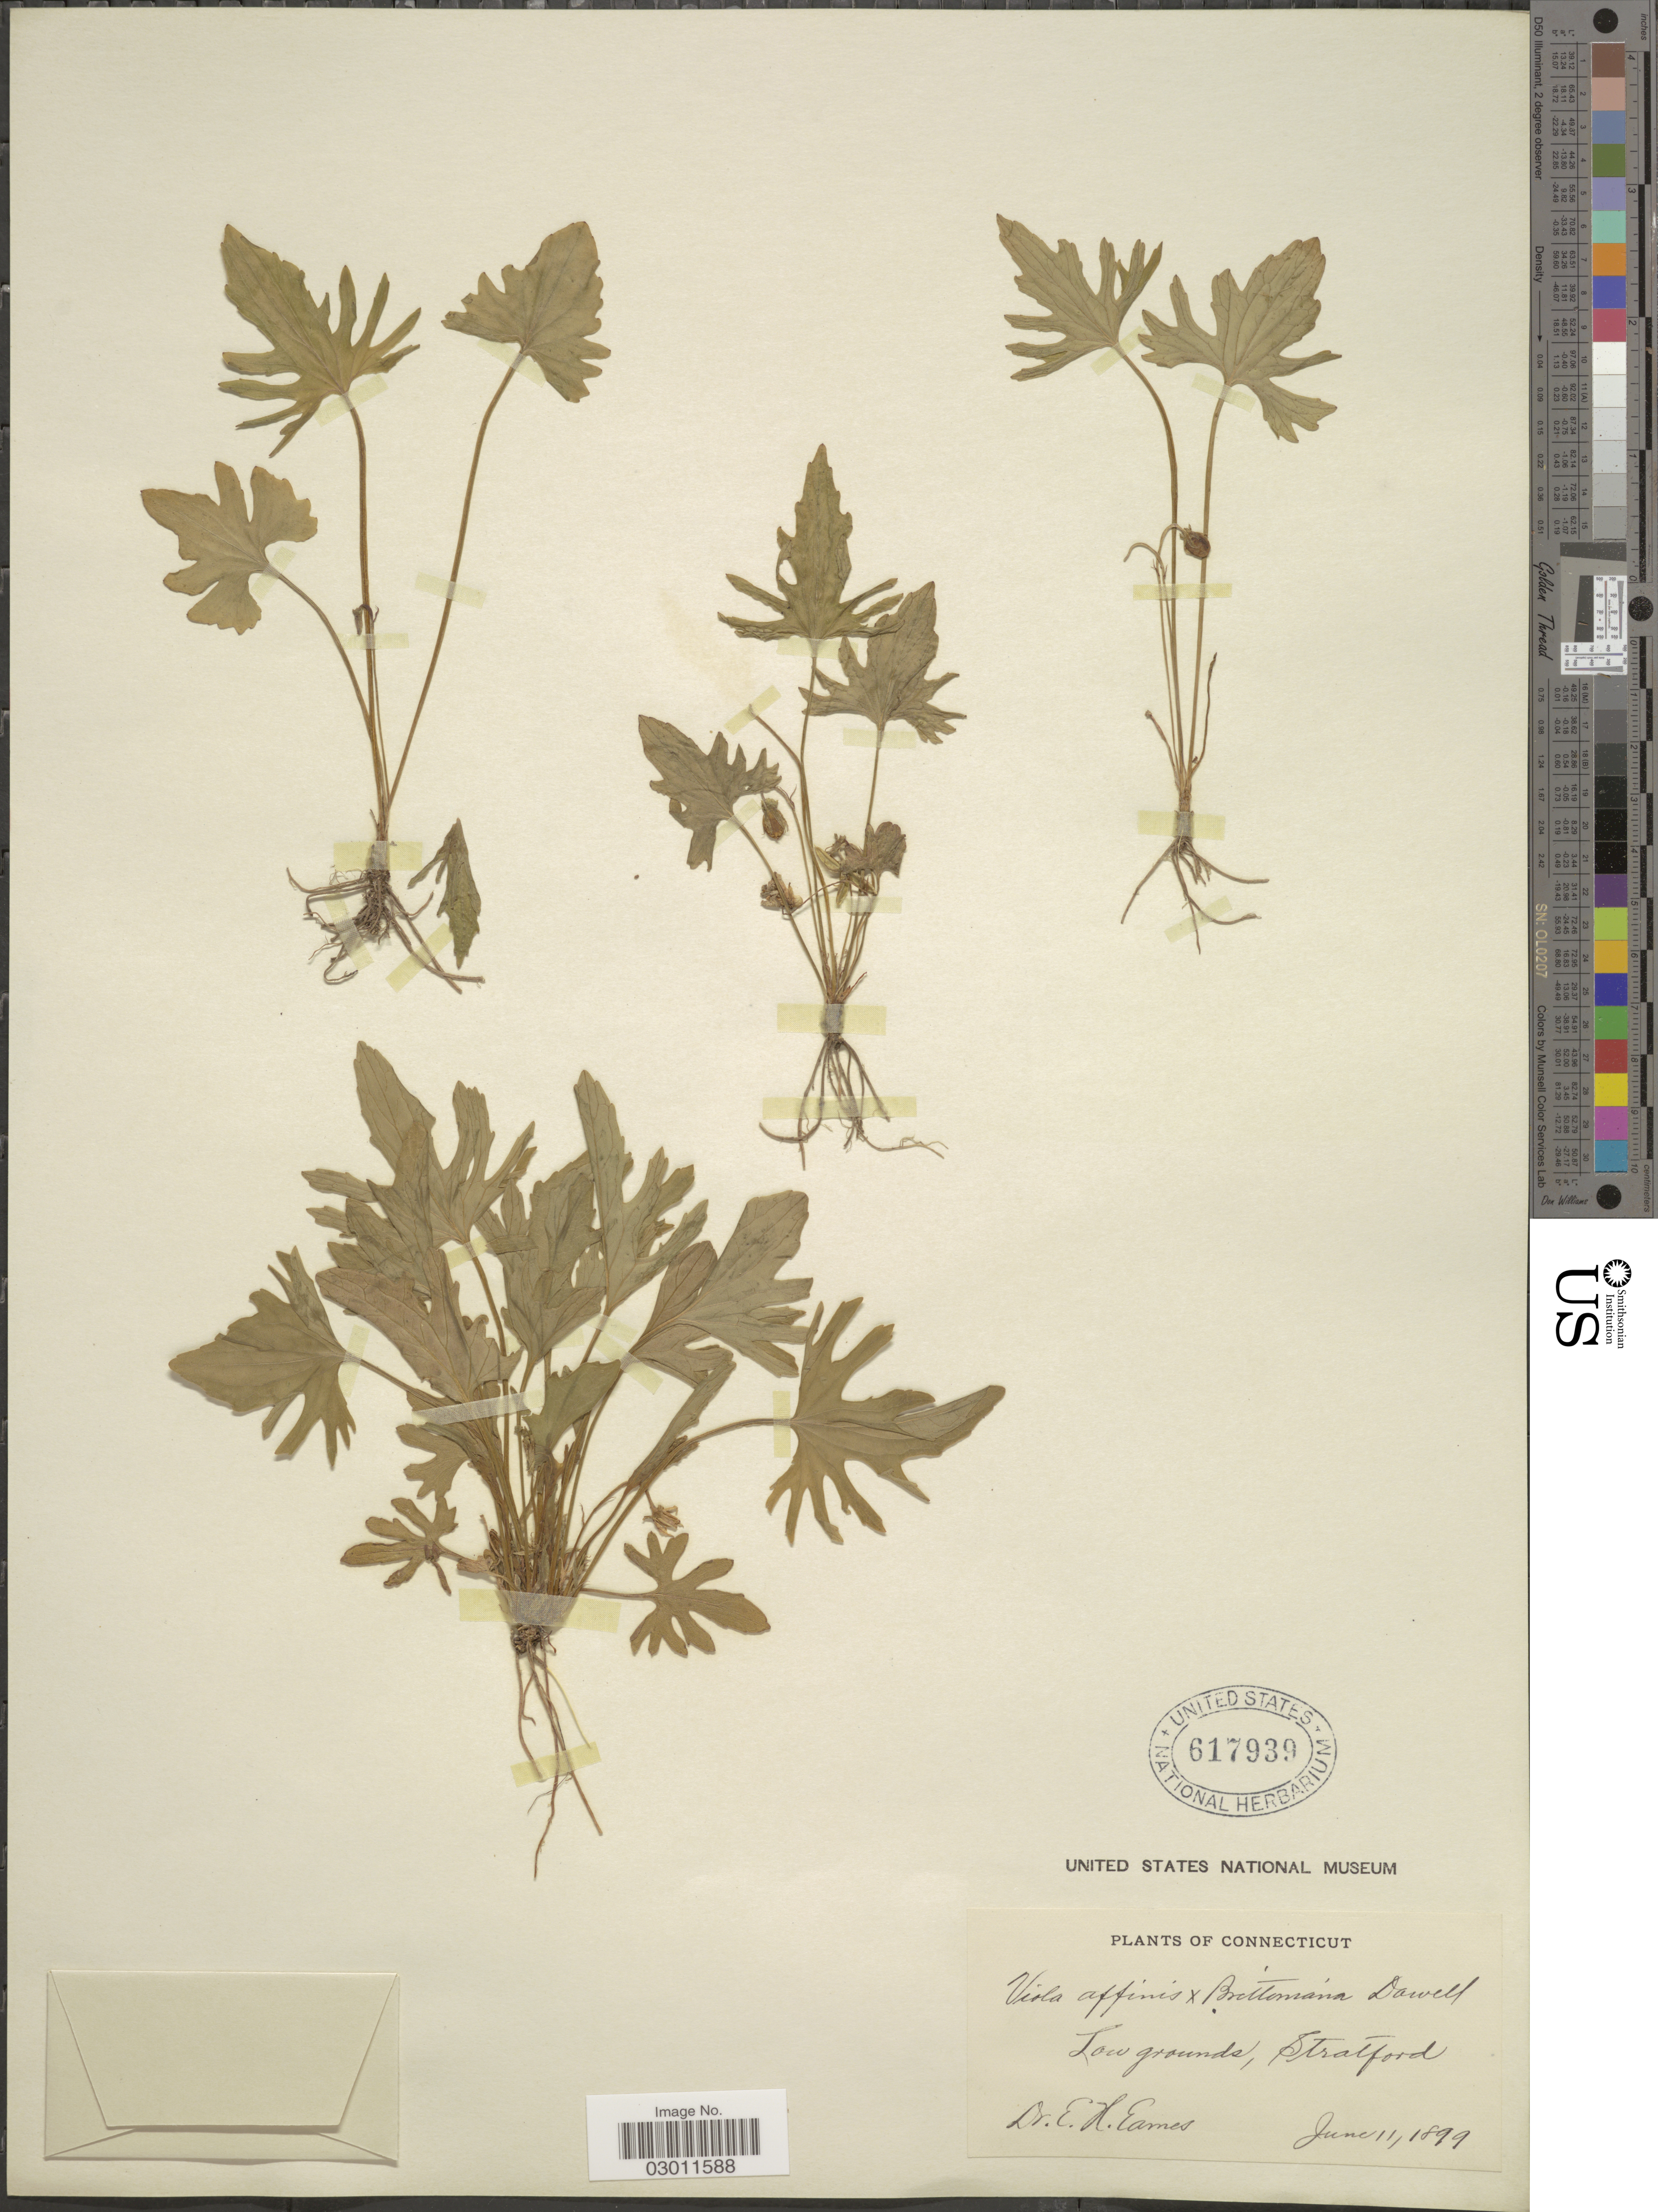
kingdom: Plantae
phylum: Tracheophyta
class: Magnoliopsida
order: Malpighiales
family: Violaceae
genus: Viola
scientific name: Viola affinis x V. brittoniana Pollard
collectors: E. H. Eames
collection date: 1899-06-11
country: United States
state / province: Connecticut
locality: Stratford.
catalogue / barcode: US 617939